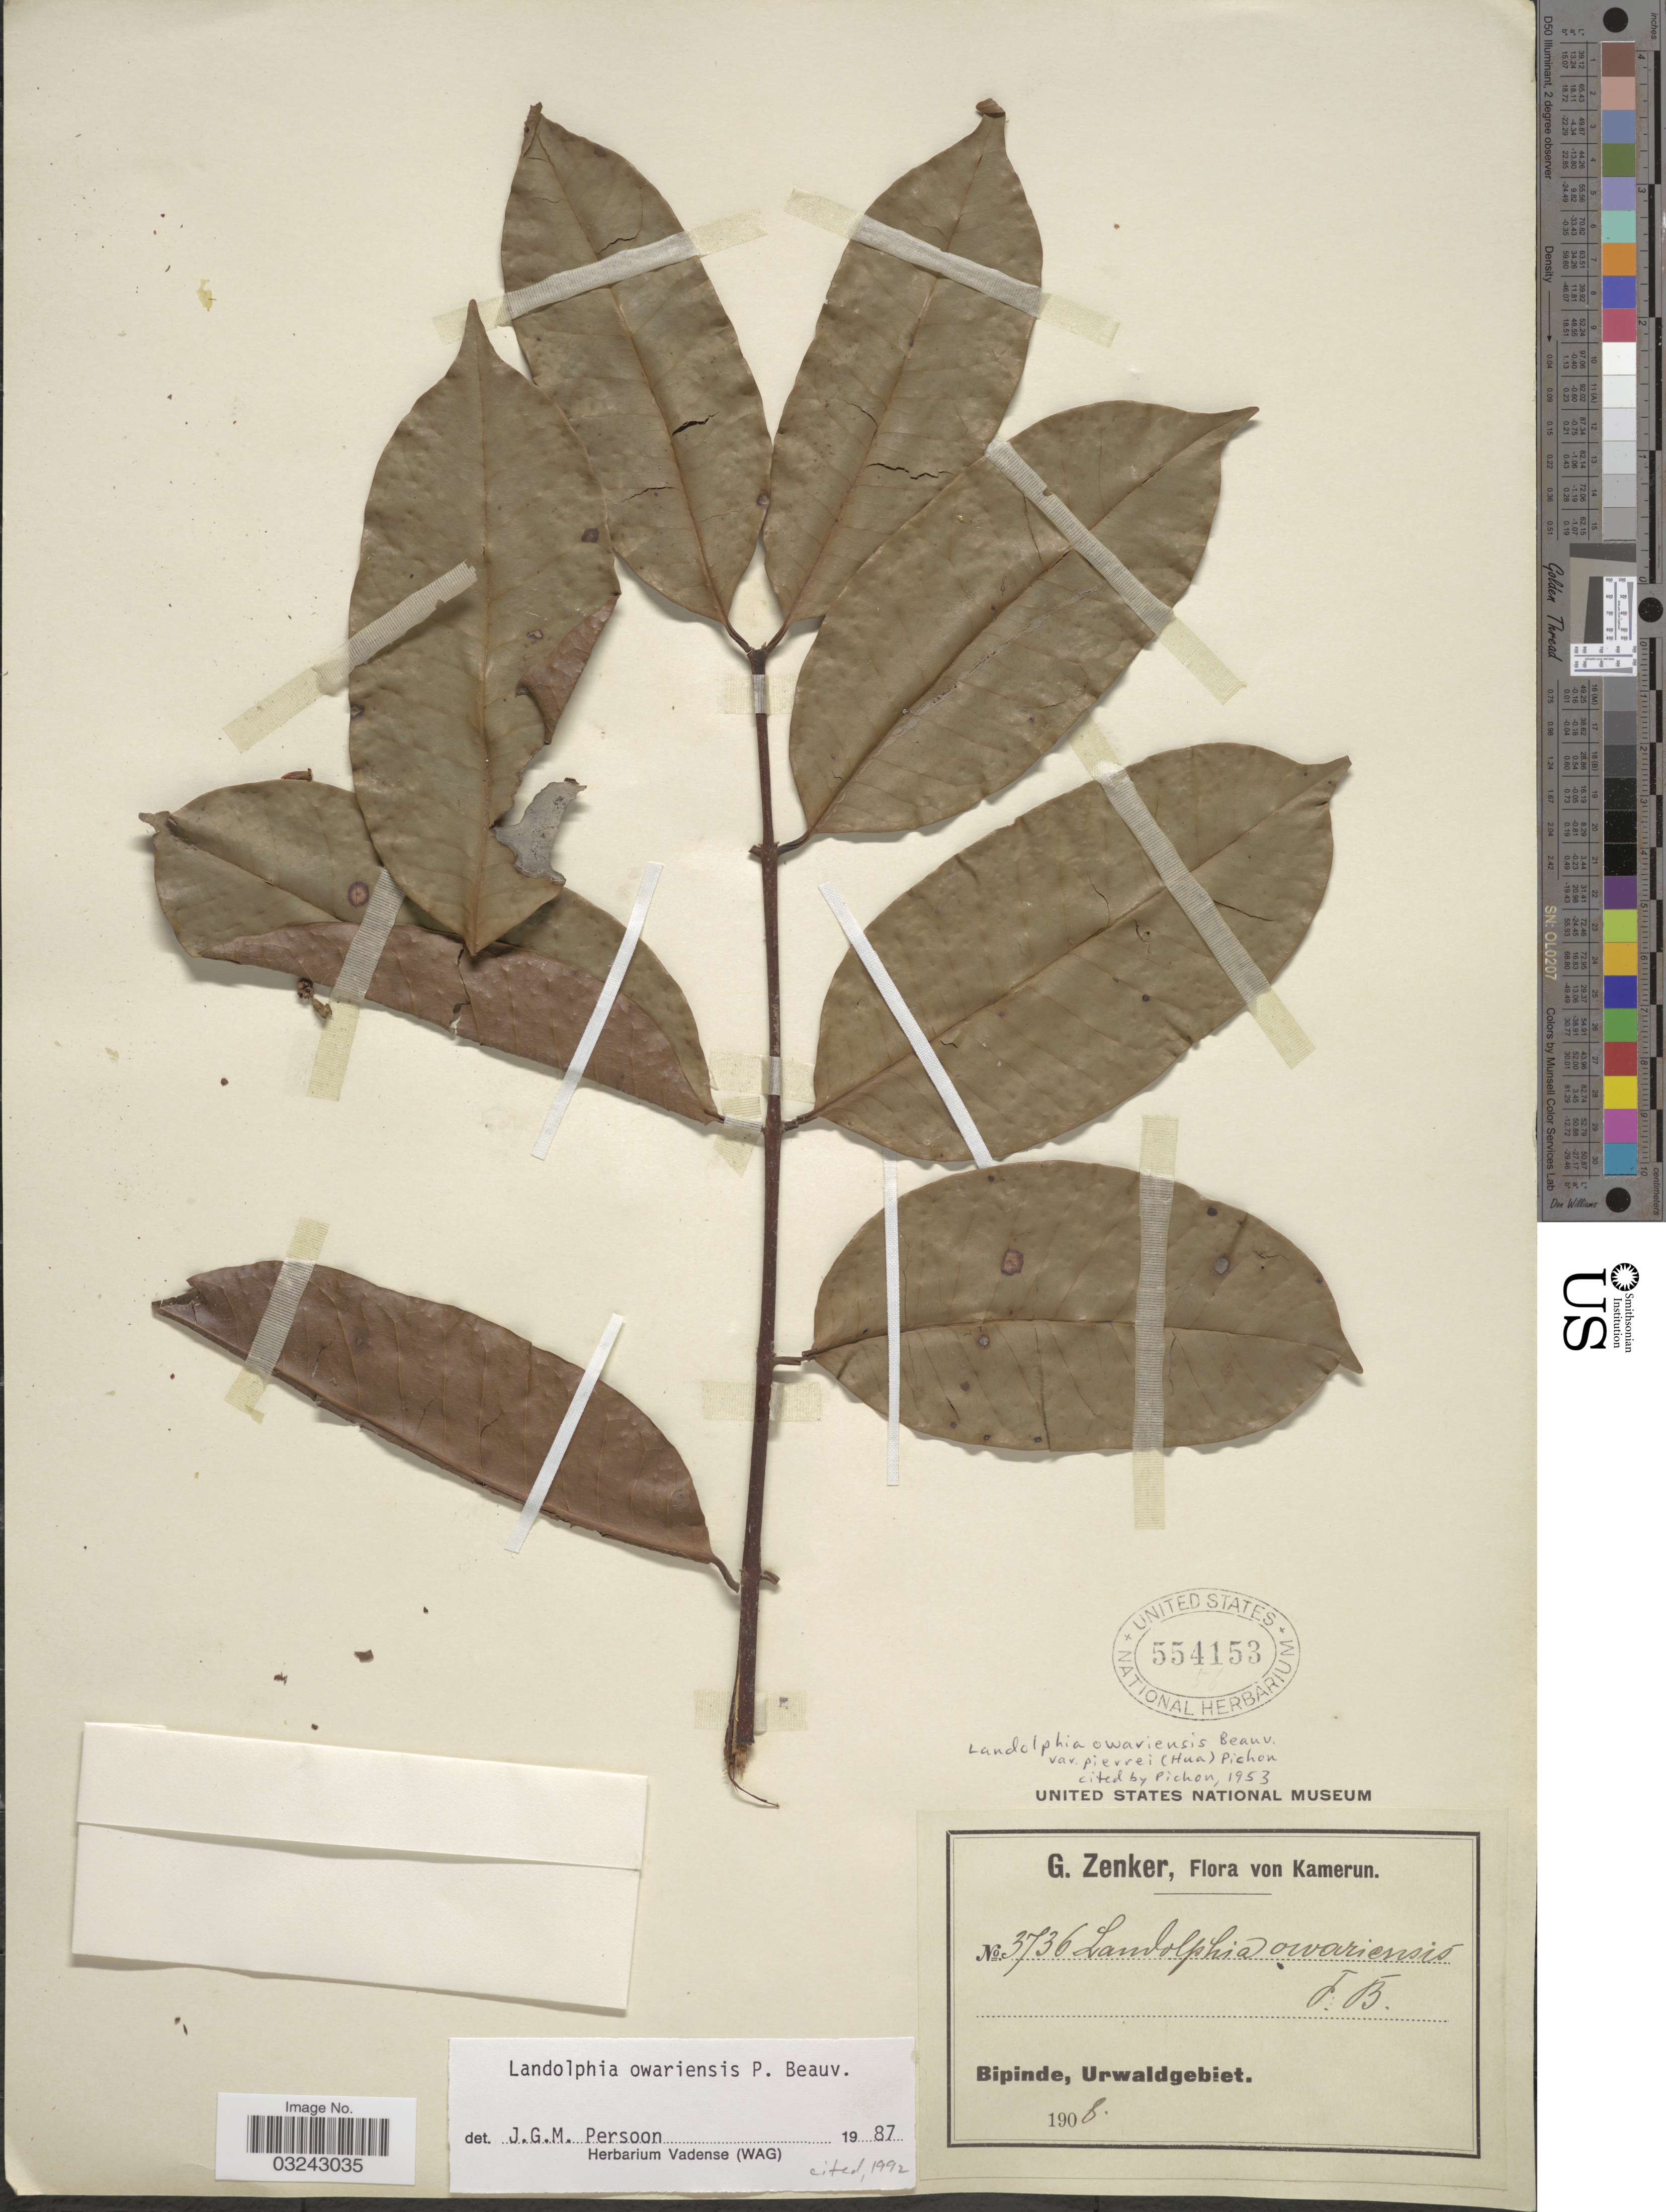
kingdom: Plantae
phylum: Tracheophyta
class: Magnoliopsida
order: Gentianales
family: Apocynaceae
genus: Landolphia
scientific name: Landolphia owariensis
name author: P. Beauv.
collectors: G. A. Zenker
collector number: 3736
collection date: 1908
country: Cameroon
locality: Bipinde, Urwaldgebiet.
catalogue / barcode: US 554153